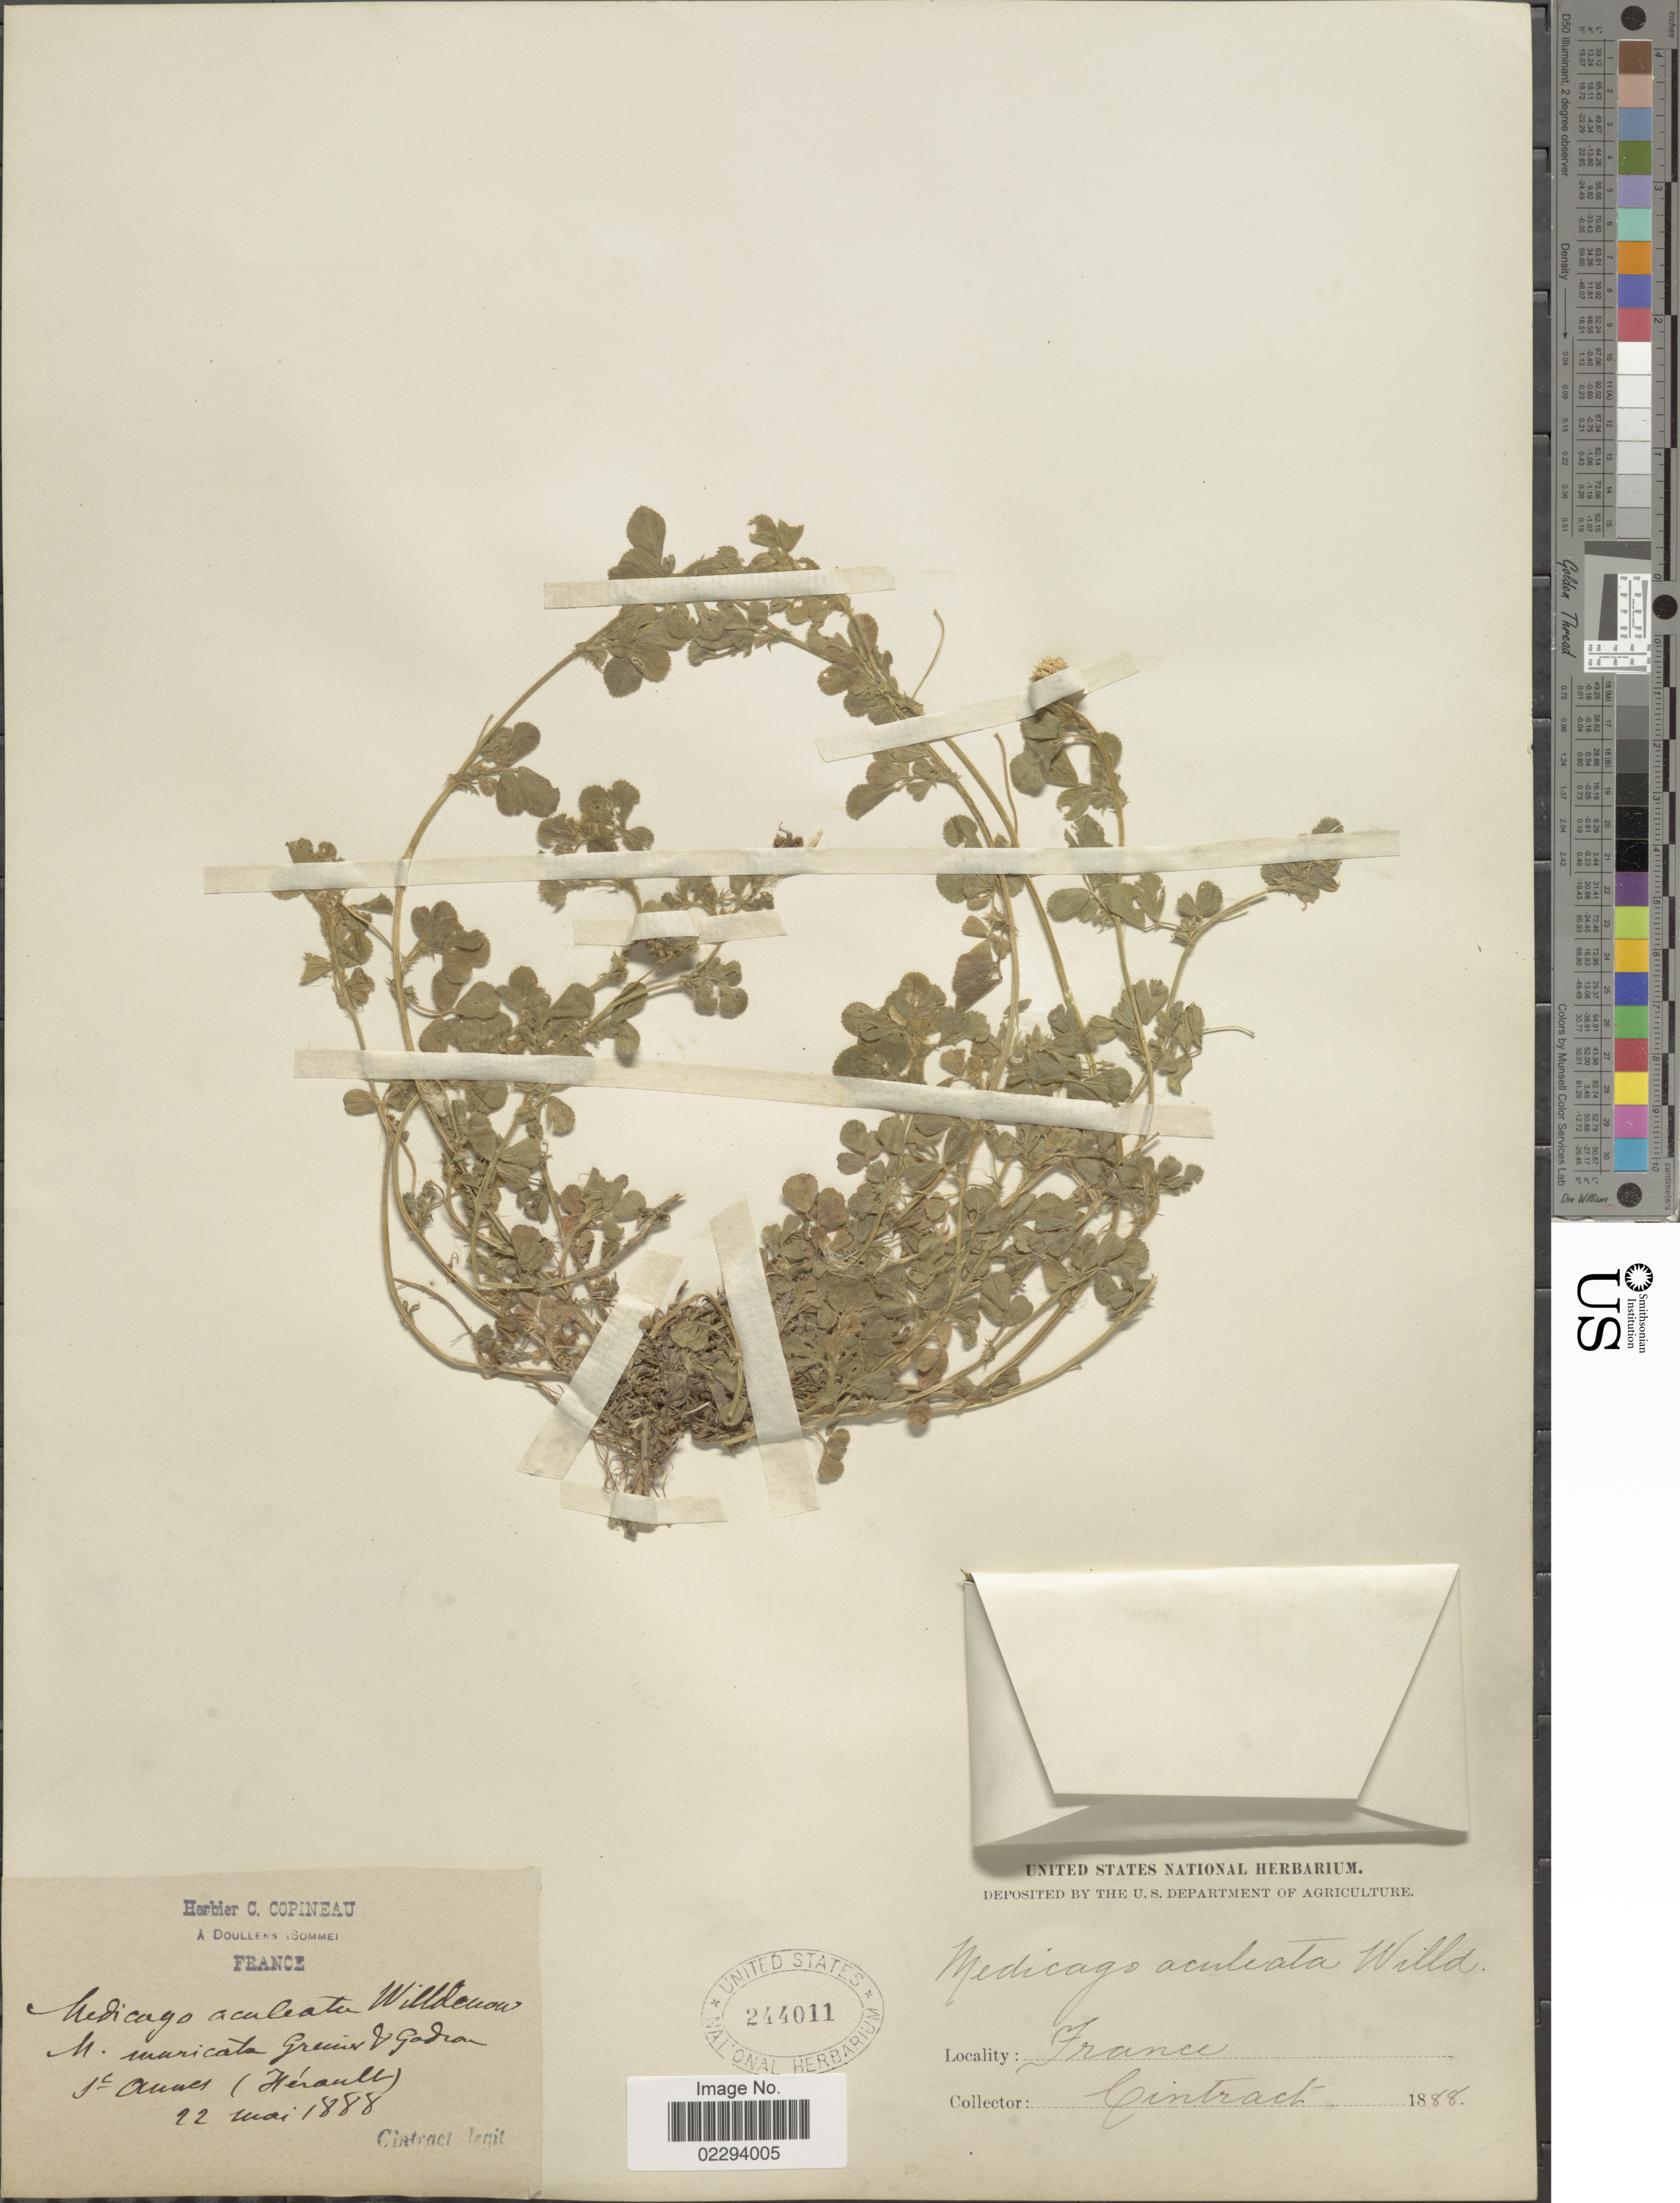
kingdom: Plantae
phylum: Tracheophyta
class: Magnoliopsida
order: Fabales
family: Fabaceae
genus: Medicago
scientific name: Medicago turbinata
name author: (L.) All.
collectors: Cintract, --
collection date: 1888-05-22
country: France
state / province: Occitanie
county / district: Hérault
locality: Sc. Annes (Hérault)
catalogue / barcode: US 244011